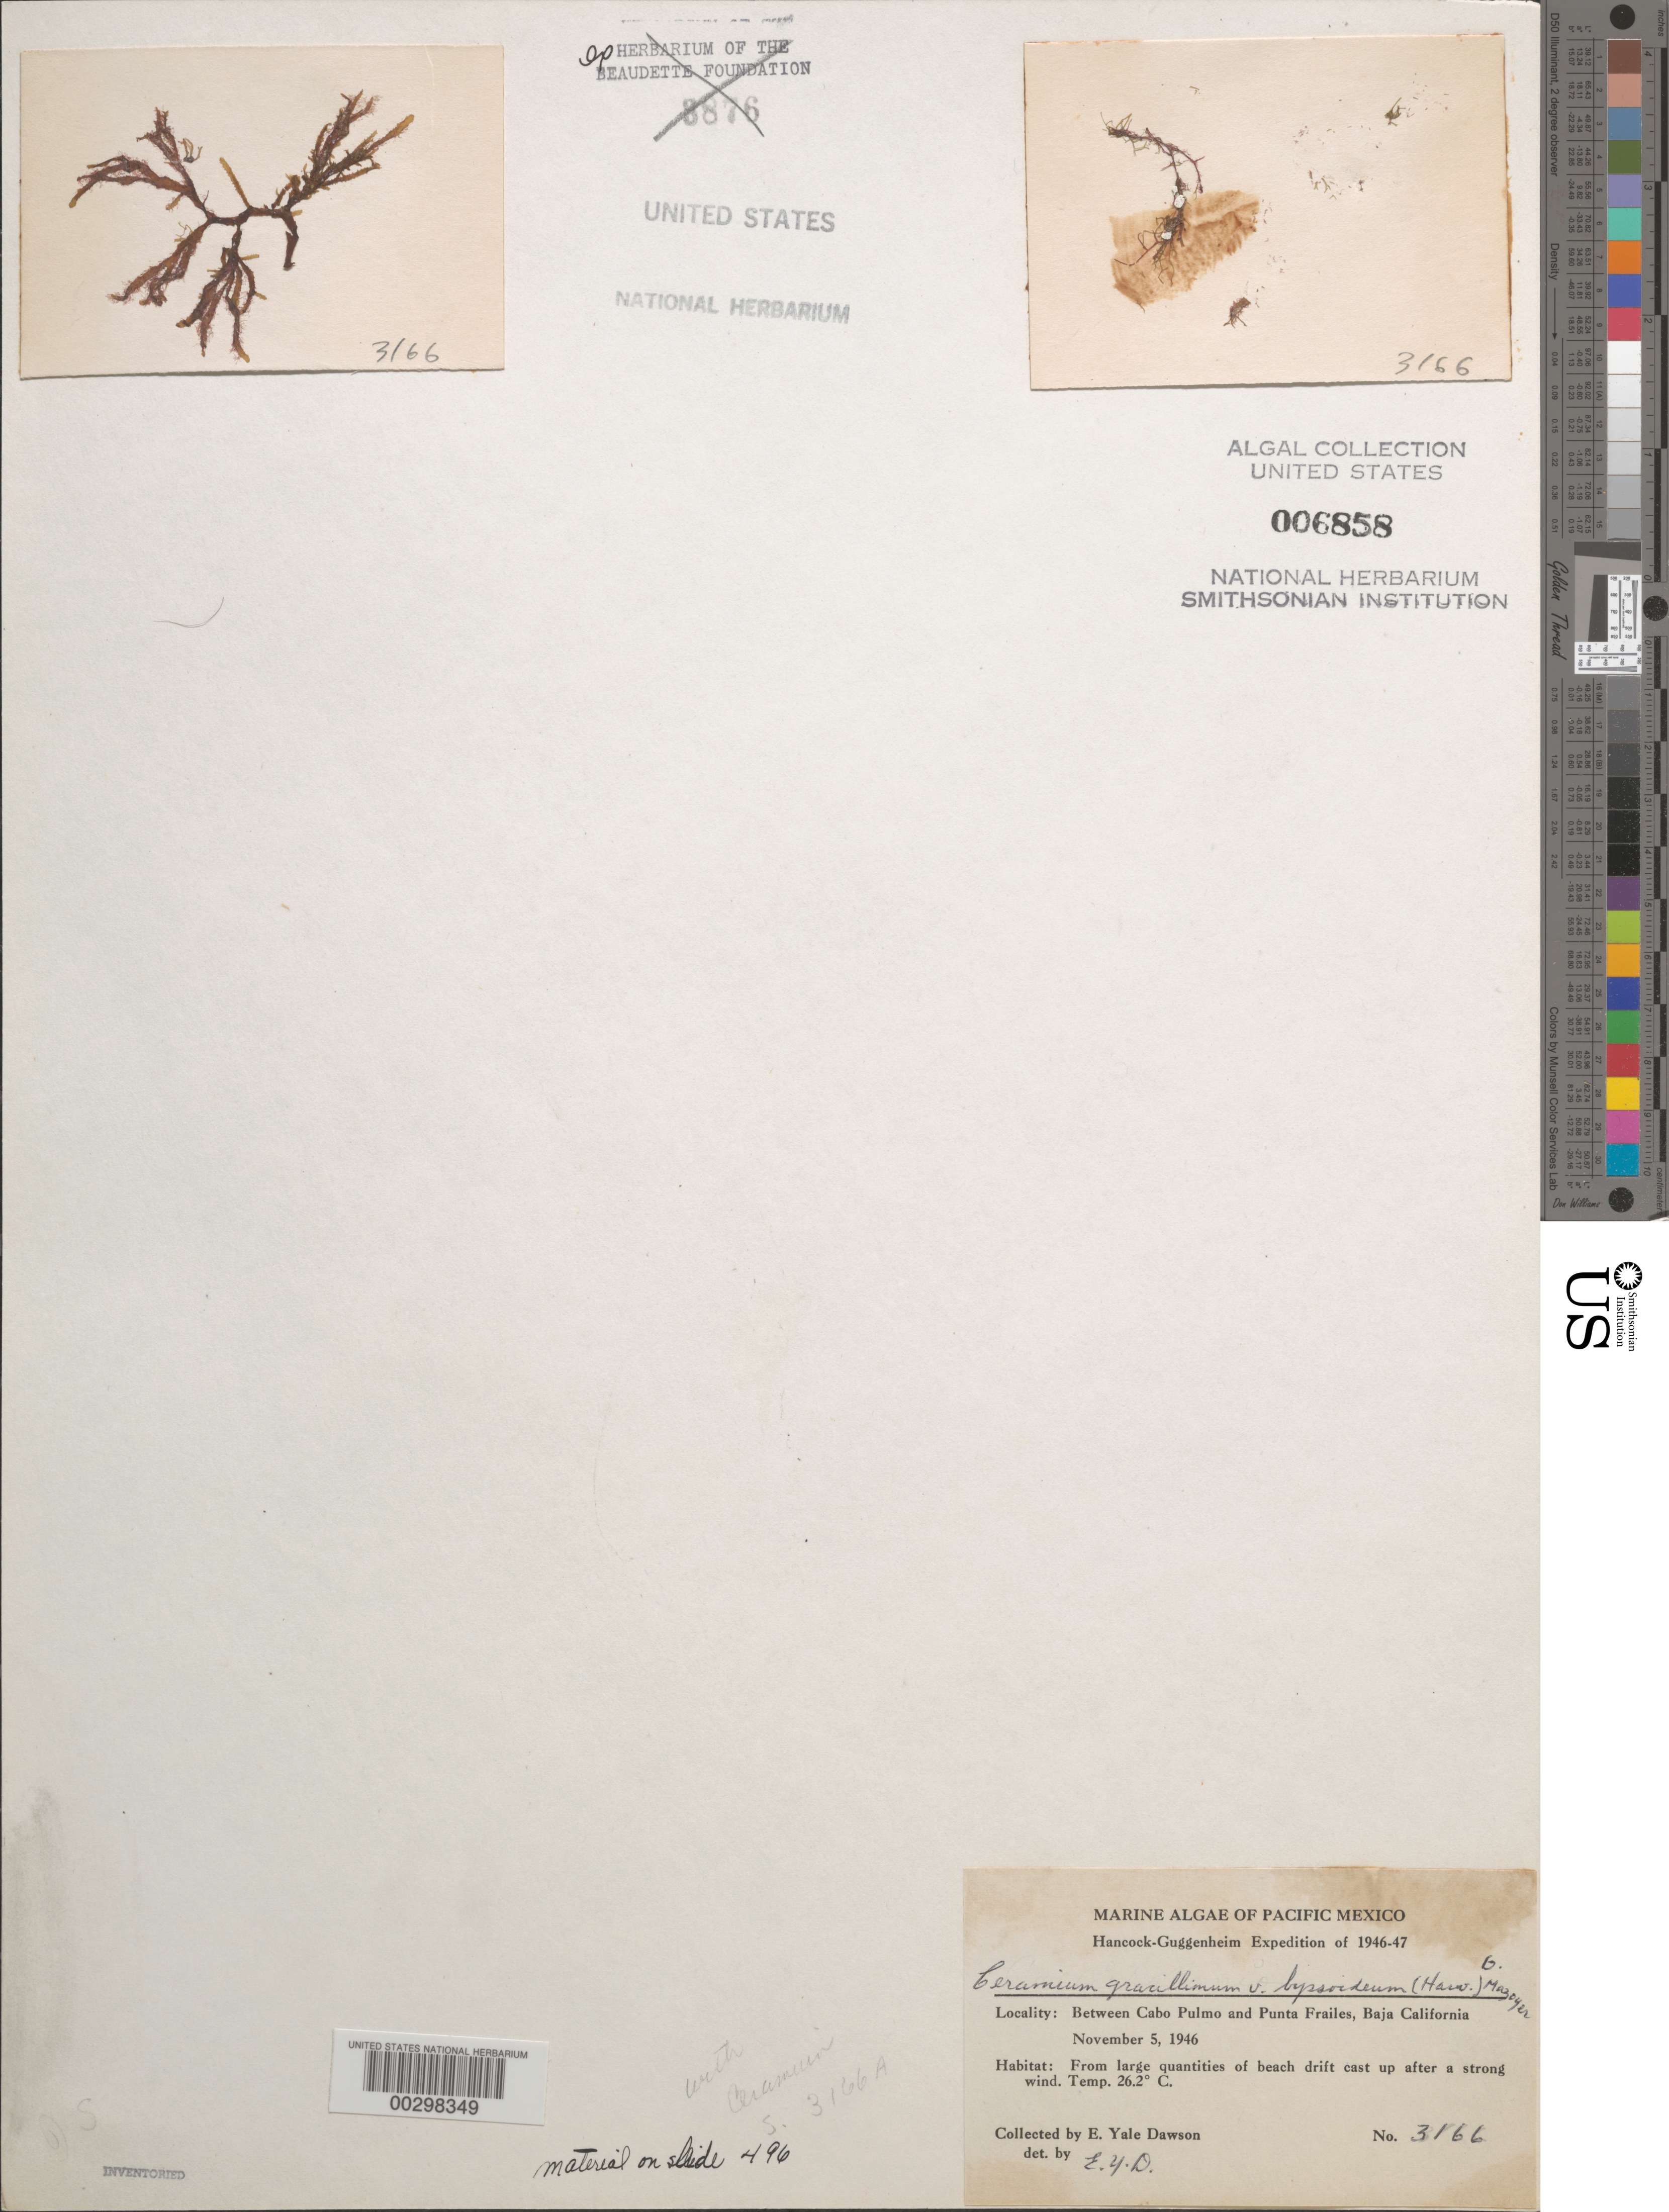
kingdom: Plantae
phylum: Rhodophyta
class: Florideophyceae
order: Ceramiales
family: Ceramiaceae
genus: Ceramium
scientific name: Ceramium gracillimum var. byssoideum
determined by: Dawson, E. Y.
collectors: E. Y. Dawson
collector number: EYD 3166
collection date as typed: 05 Nov 1946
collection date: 1946-11-05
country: Mexico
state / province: Baja California Sur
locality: Between Cabo Pulmo and Punta Frailes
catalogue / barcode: US 6858